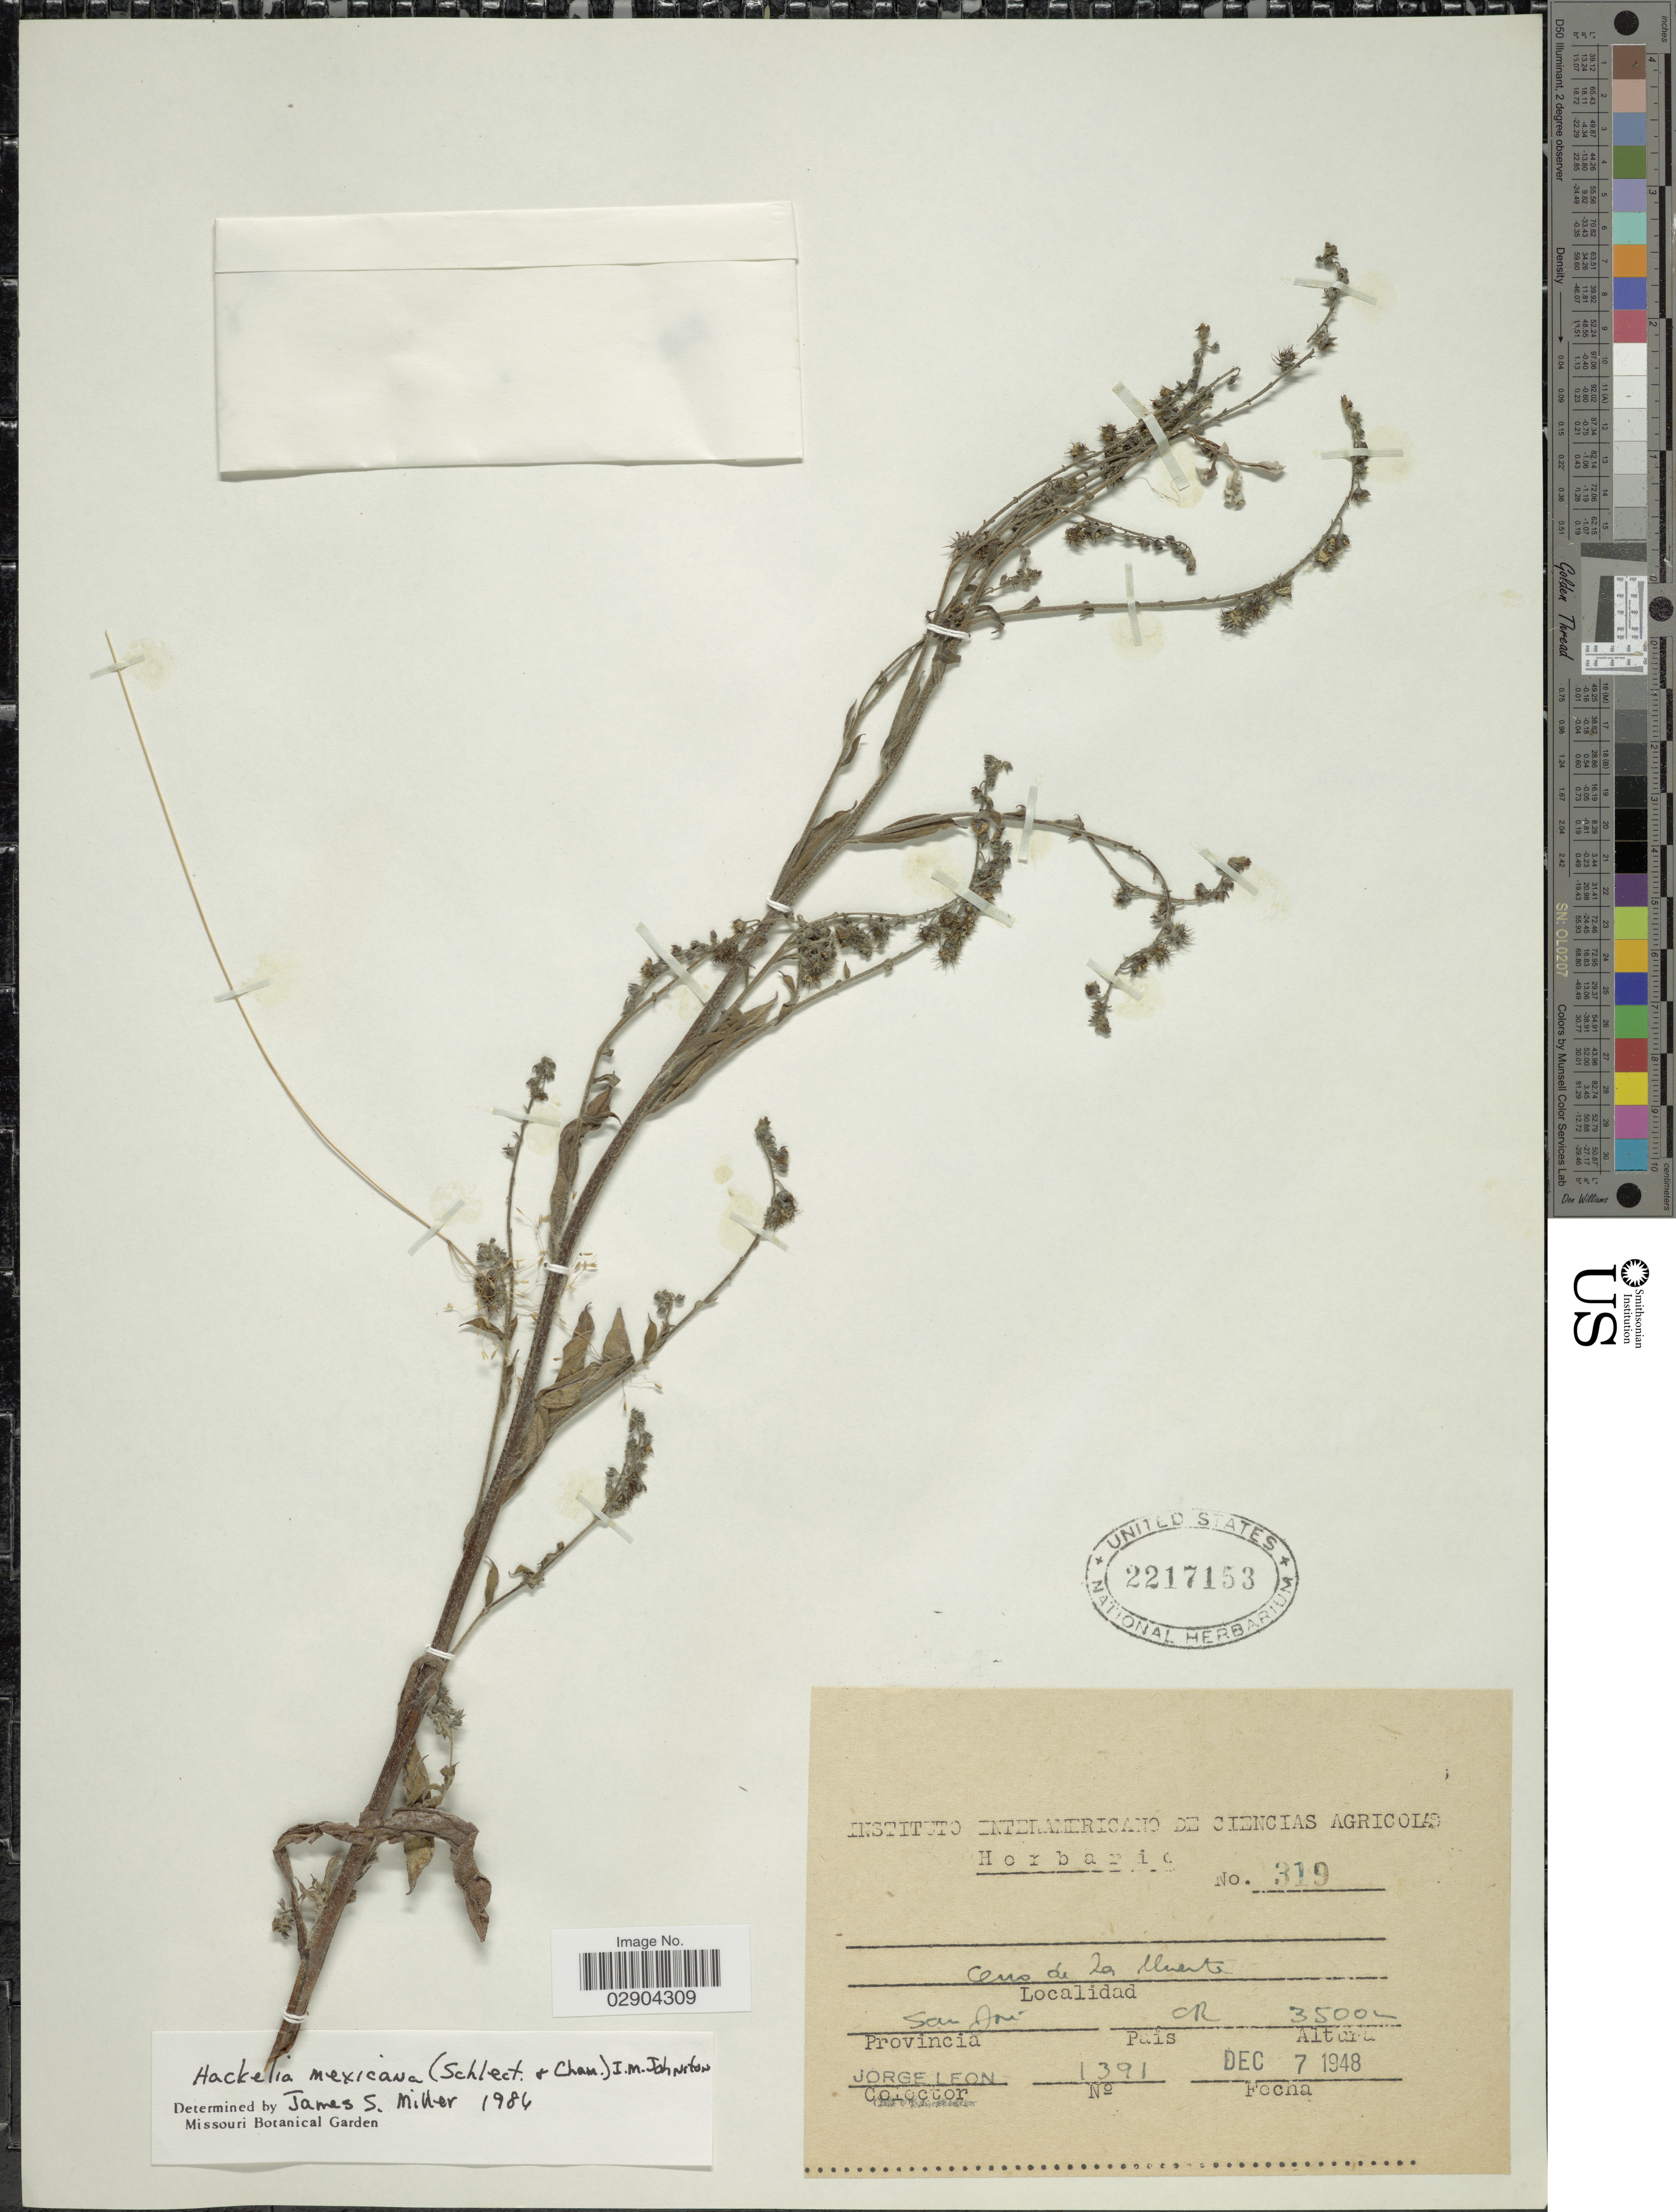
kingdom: Plantae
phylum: Tracheophyta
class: Magnoliopsida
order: Boraginales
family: Boraginaceae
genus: Hackelia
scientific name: Hackelia mexicana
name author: (Schltdl. & Cham.) I.M. Johnst.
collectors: J. León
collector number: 1391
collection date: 1948-12-07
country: Costa Rica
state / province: San José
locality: Cerro de la Muerte. Provincia San José.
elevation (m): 3500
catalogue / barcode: US 2217153